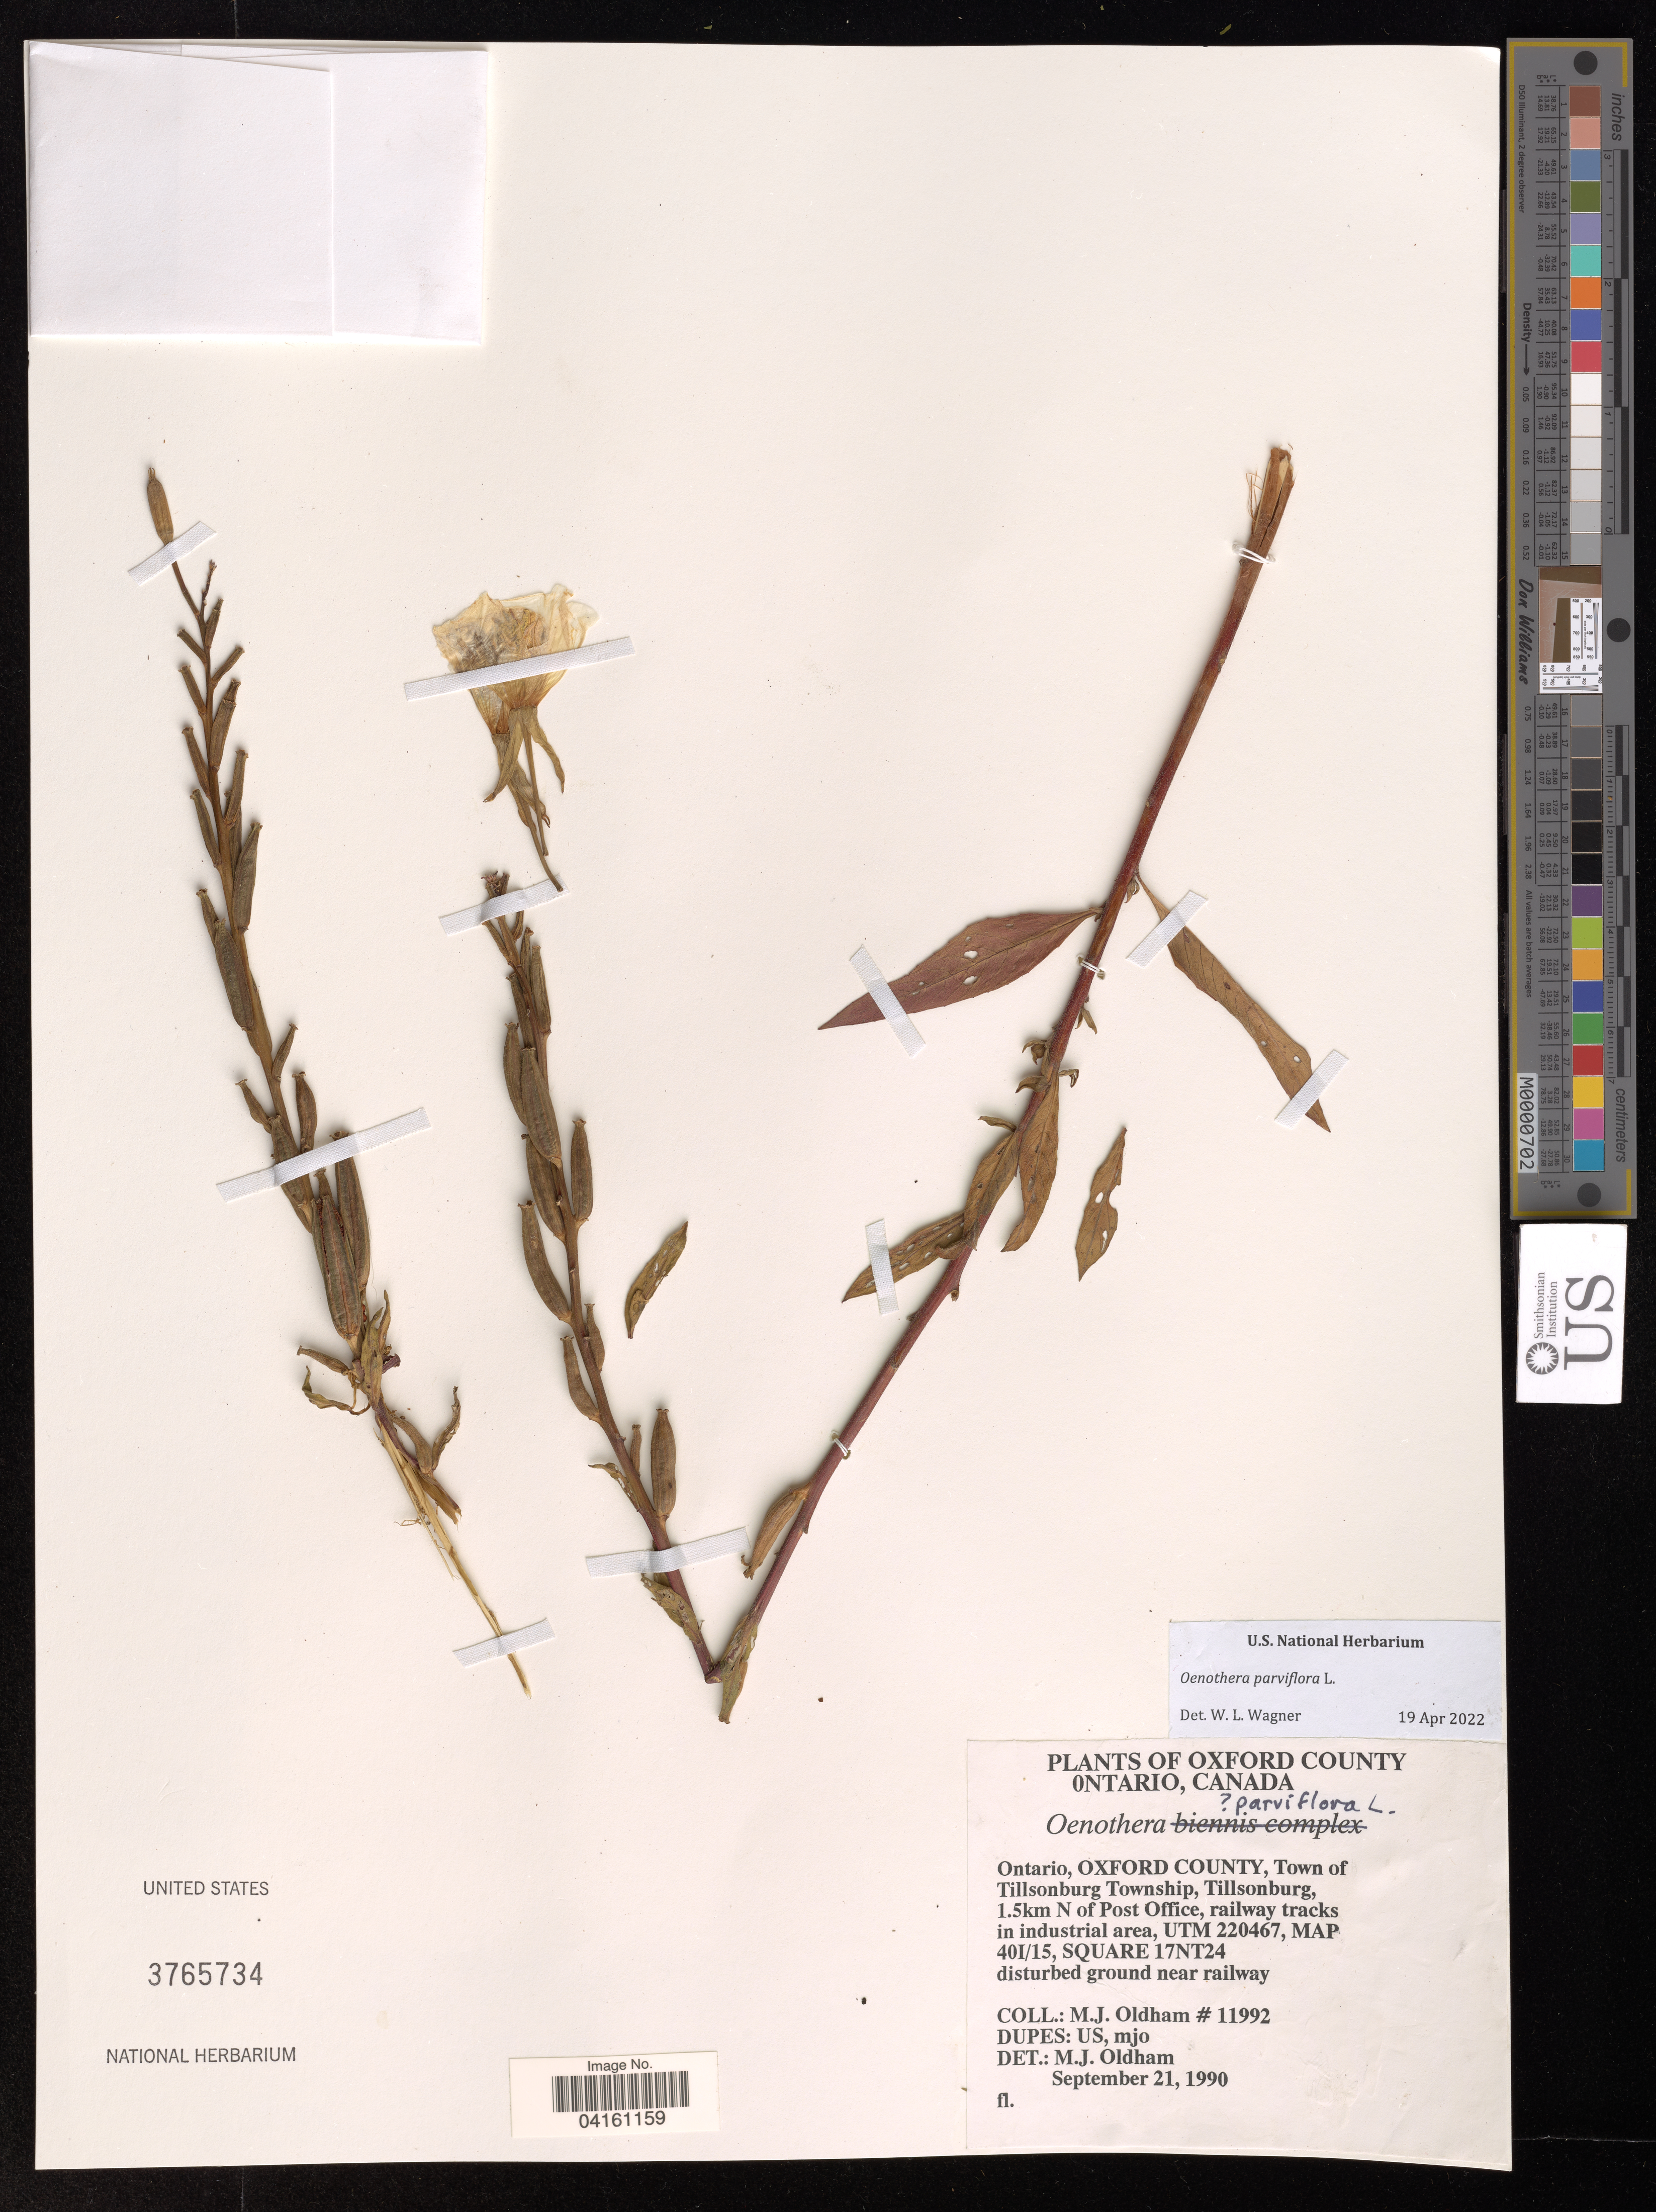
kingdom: Plantae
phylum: Tracheophyta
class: Magnoliopsida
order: Myrtales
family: Onagraceae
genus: Oenothera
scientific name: Oenothera parviflora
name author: L.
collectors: M. Oldham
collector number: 11992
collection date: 1990-09-21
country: Canada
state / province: Ontario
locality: Oxford County, Town of Tillsonburg Township, Tillsonburg, 1.5km N of Post Office, railway tracks in industrial area, UTM 220467, MAP 40I/15, SQUARE 17NT24 disturbed ground near railway.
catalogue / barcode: US 3765734